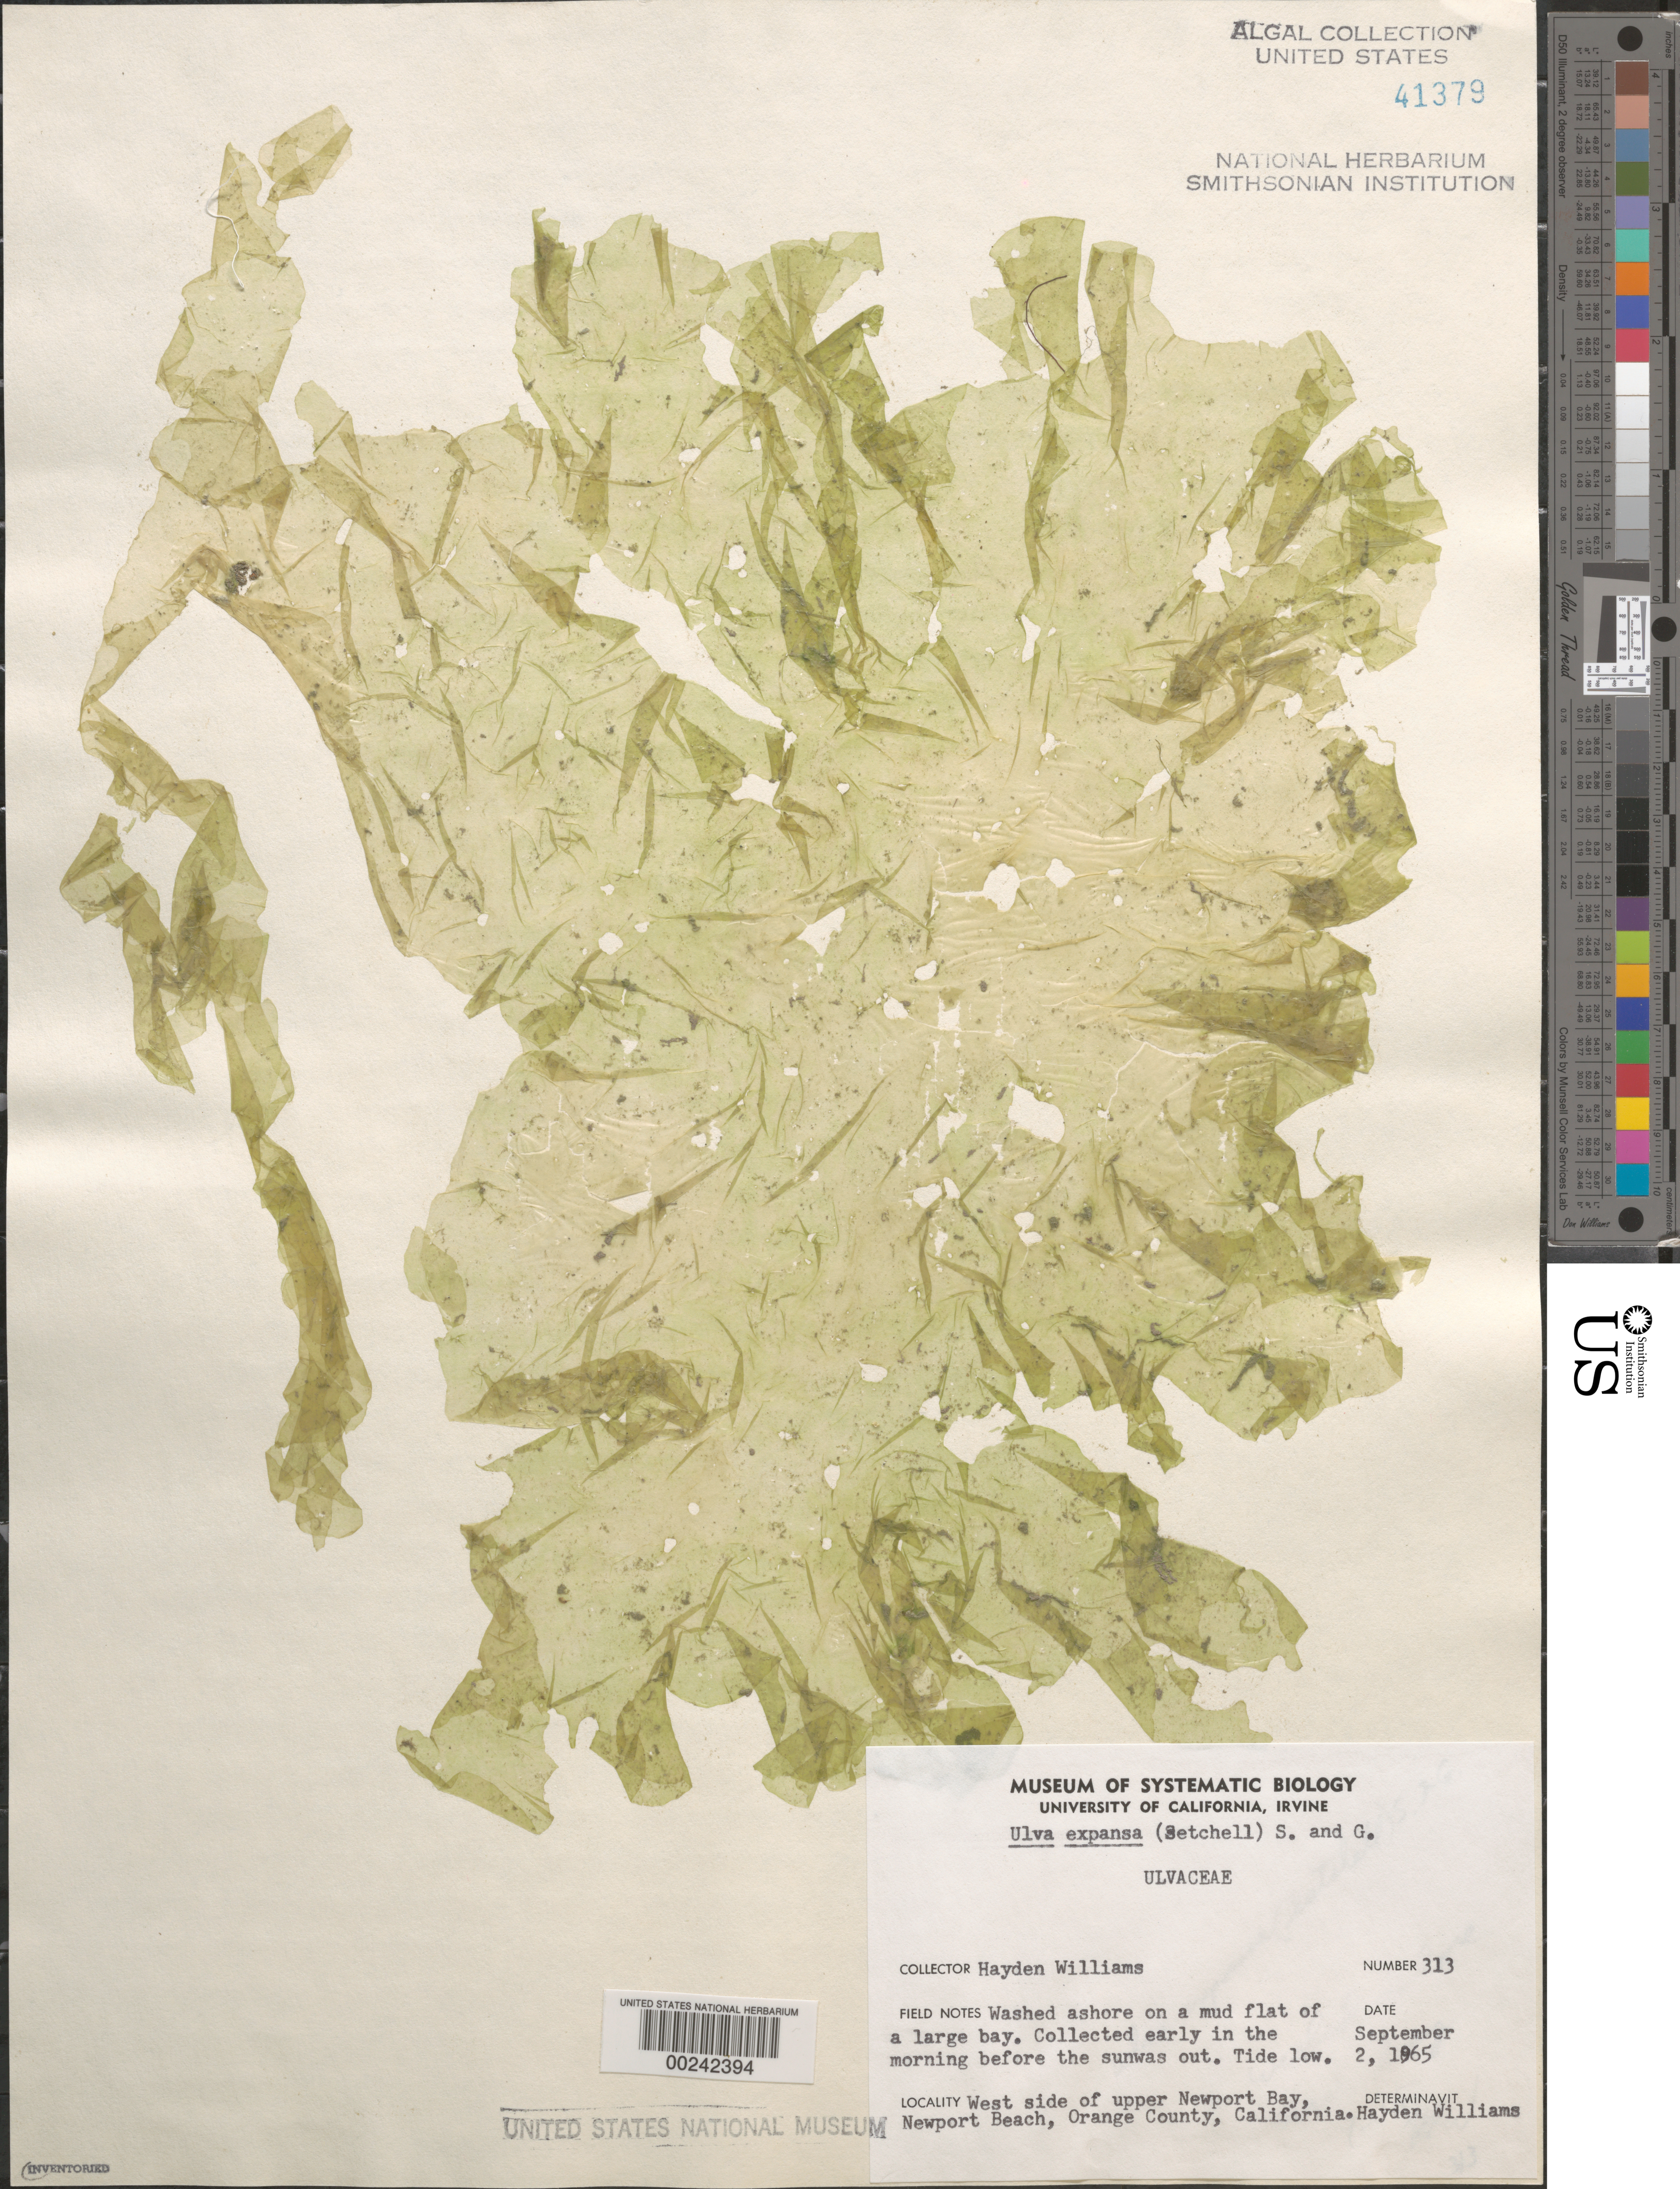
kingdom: Plantae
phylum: Chlorophyta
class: Ulvophyceae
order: Ulvales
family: Ulvaceae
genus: Ulva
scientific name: Ulva expansa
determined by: Williams, H. R.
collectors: H. R. Williams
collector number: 313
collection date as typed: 02 Sep 1965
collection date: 1965-09-02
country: United States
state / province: California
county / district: Orange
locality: Newport Beach, Upper Newport Bay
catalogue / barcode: US 41379